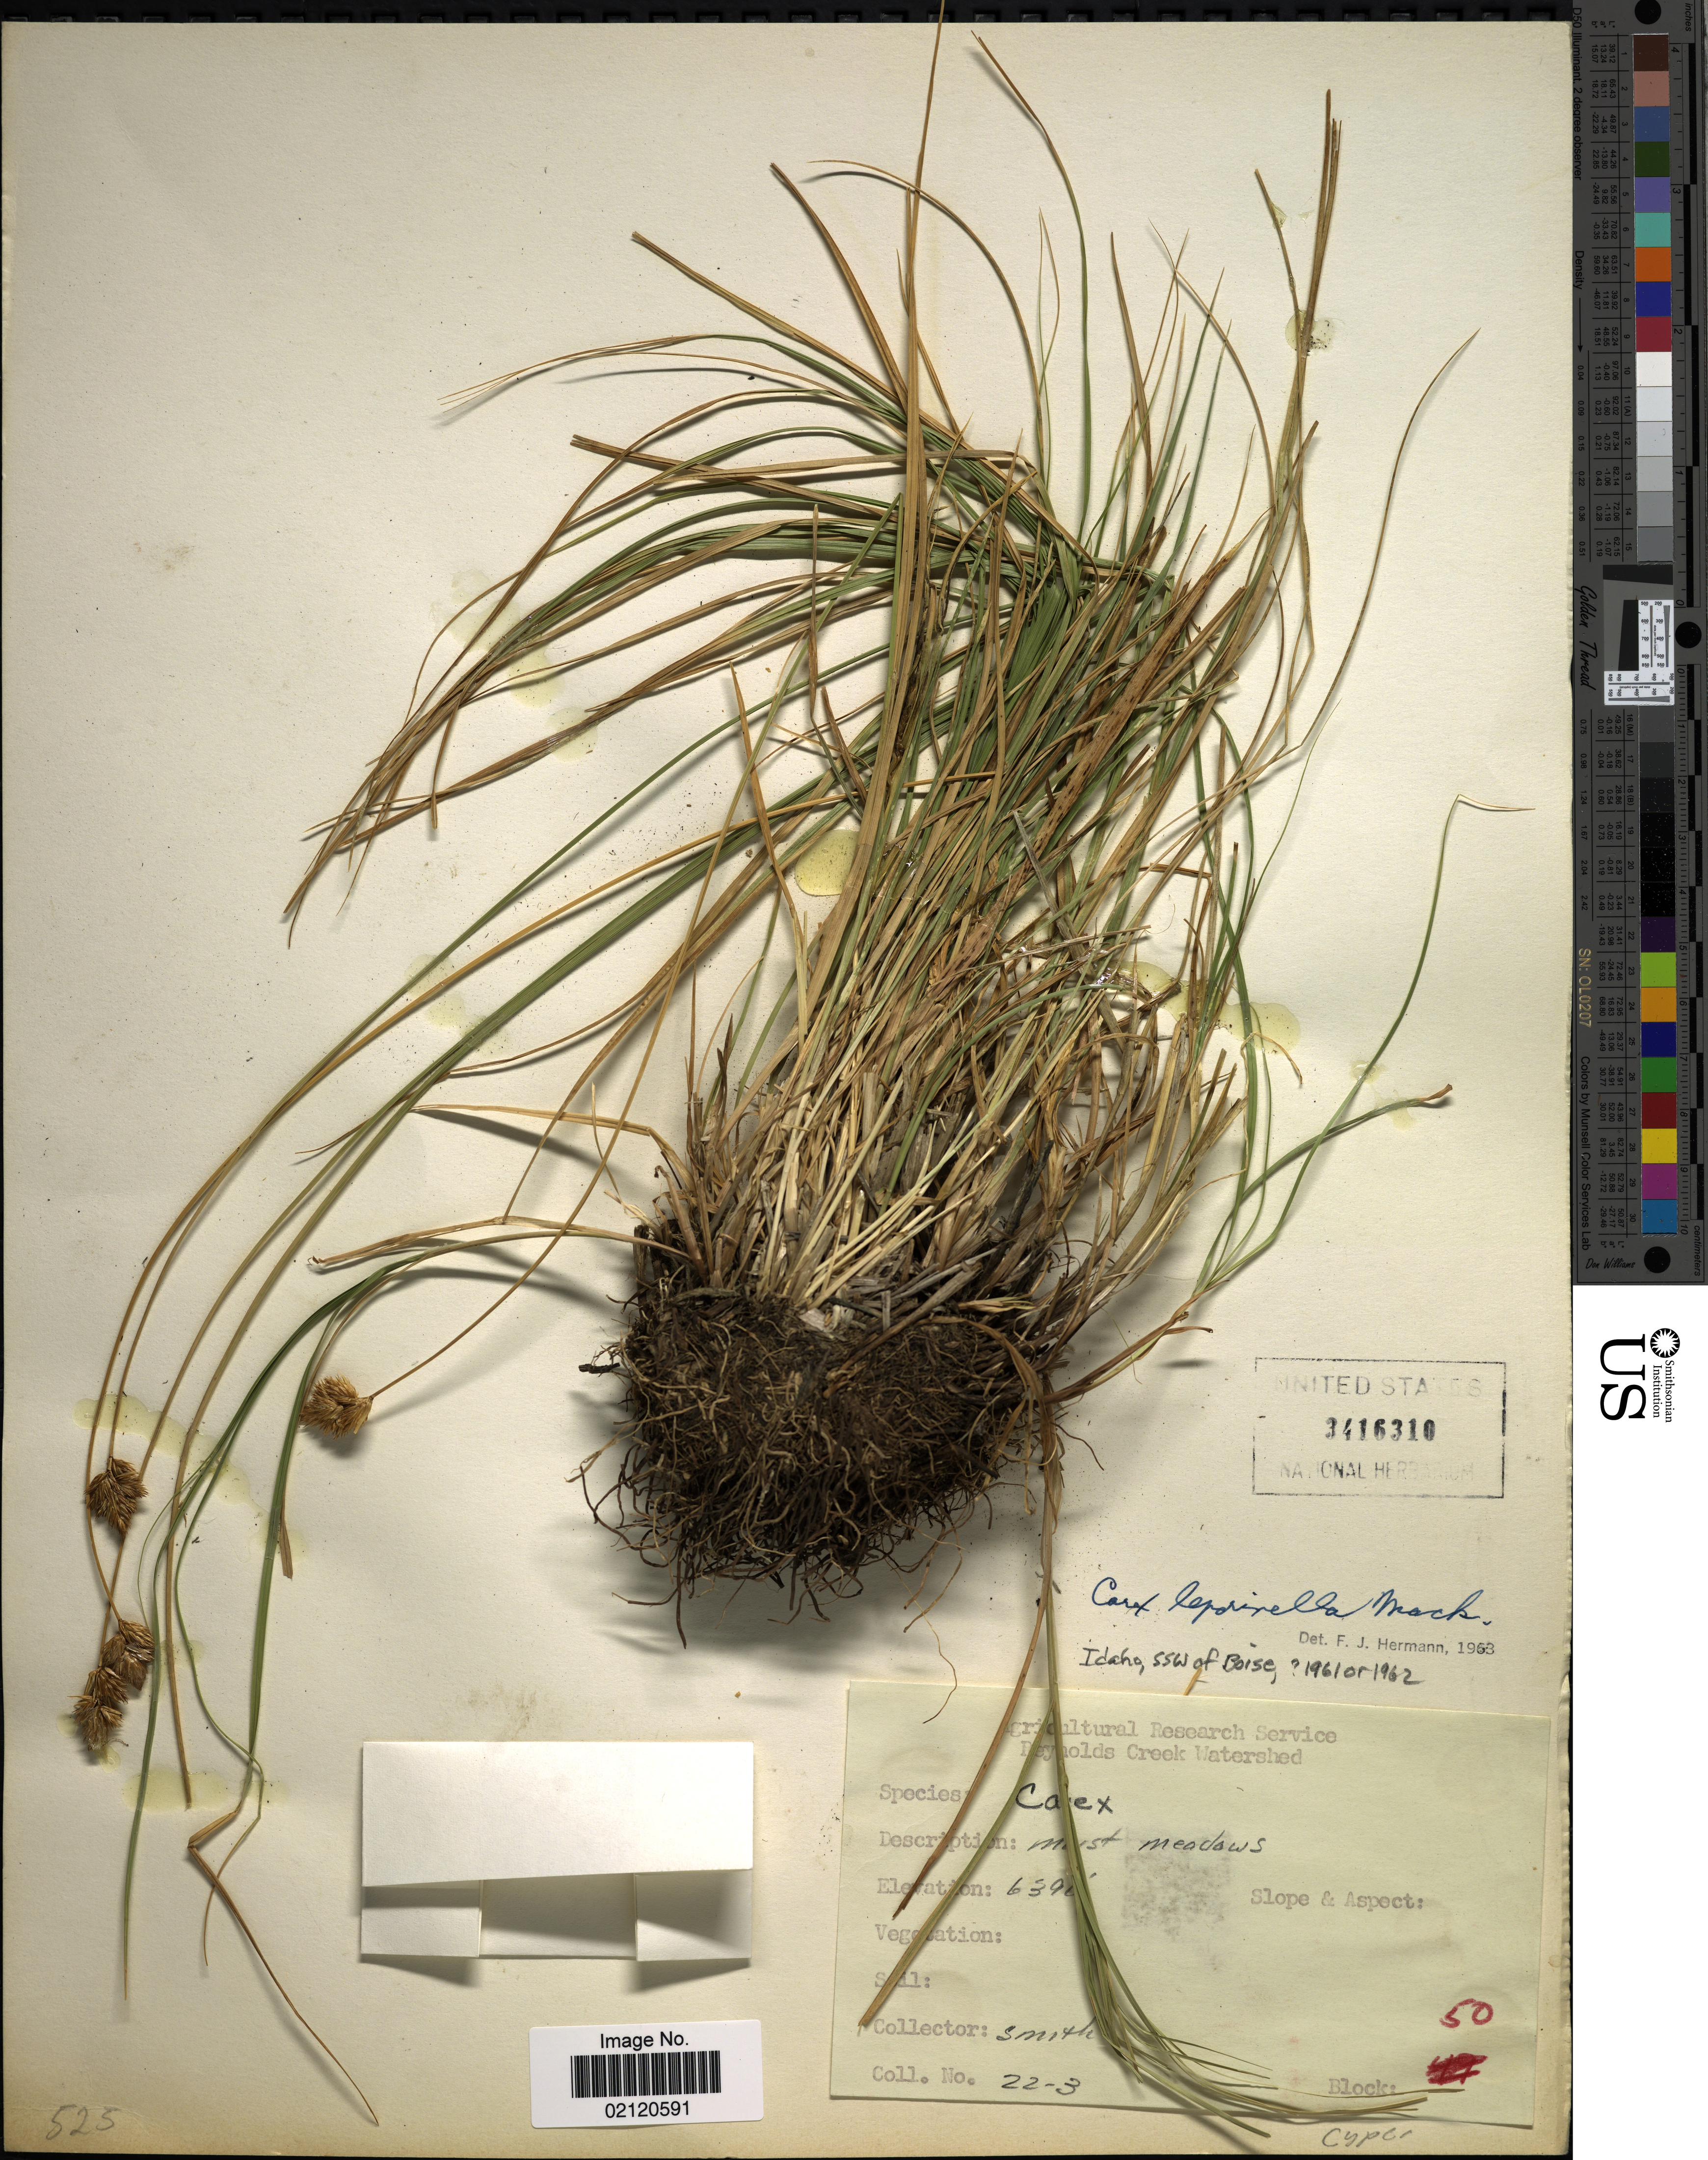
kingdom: Plantae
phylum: Tracheophyta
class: Liliopsida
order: Poales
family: Cyperaceae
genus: Carex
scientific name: Carex leporinella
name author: Mack.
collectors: -- Smith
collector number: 22-3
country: United States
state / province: Idaho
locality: Reynolds Creek Watershed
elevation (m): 1950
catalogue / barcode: US 3416310